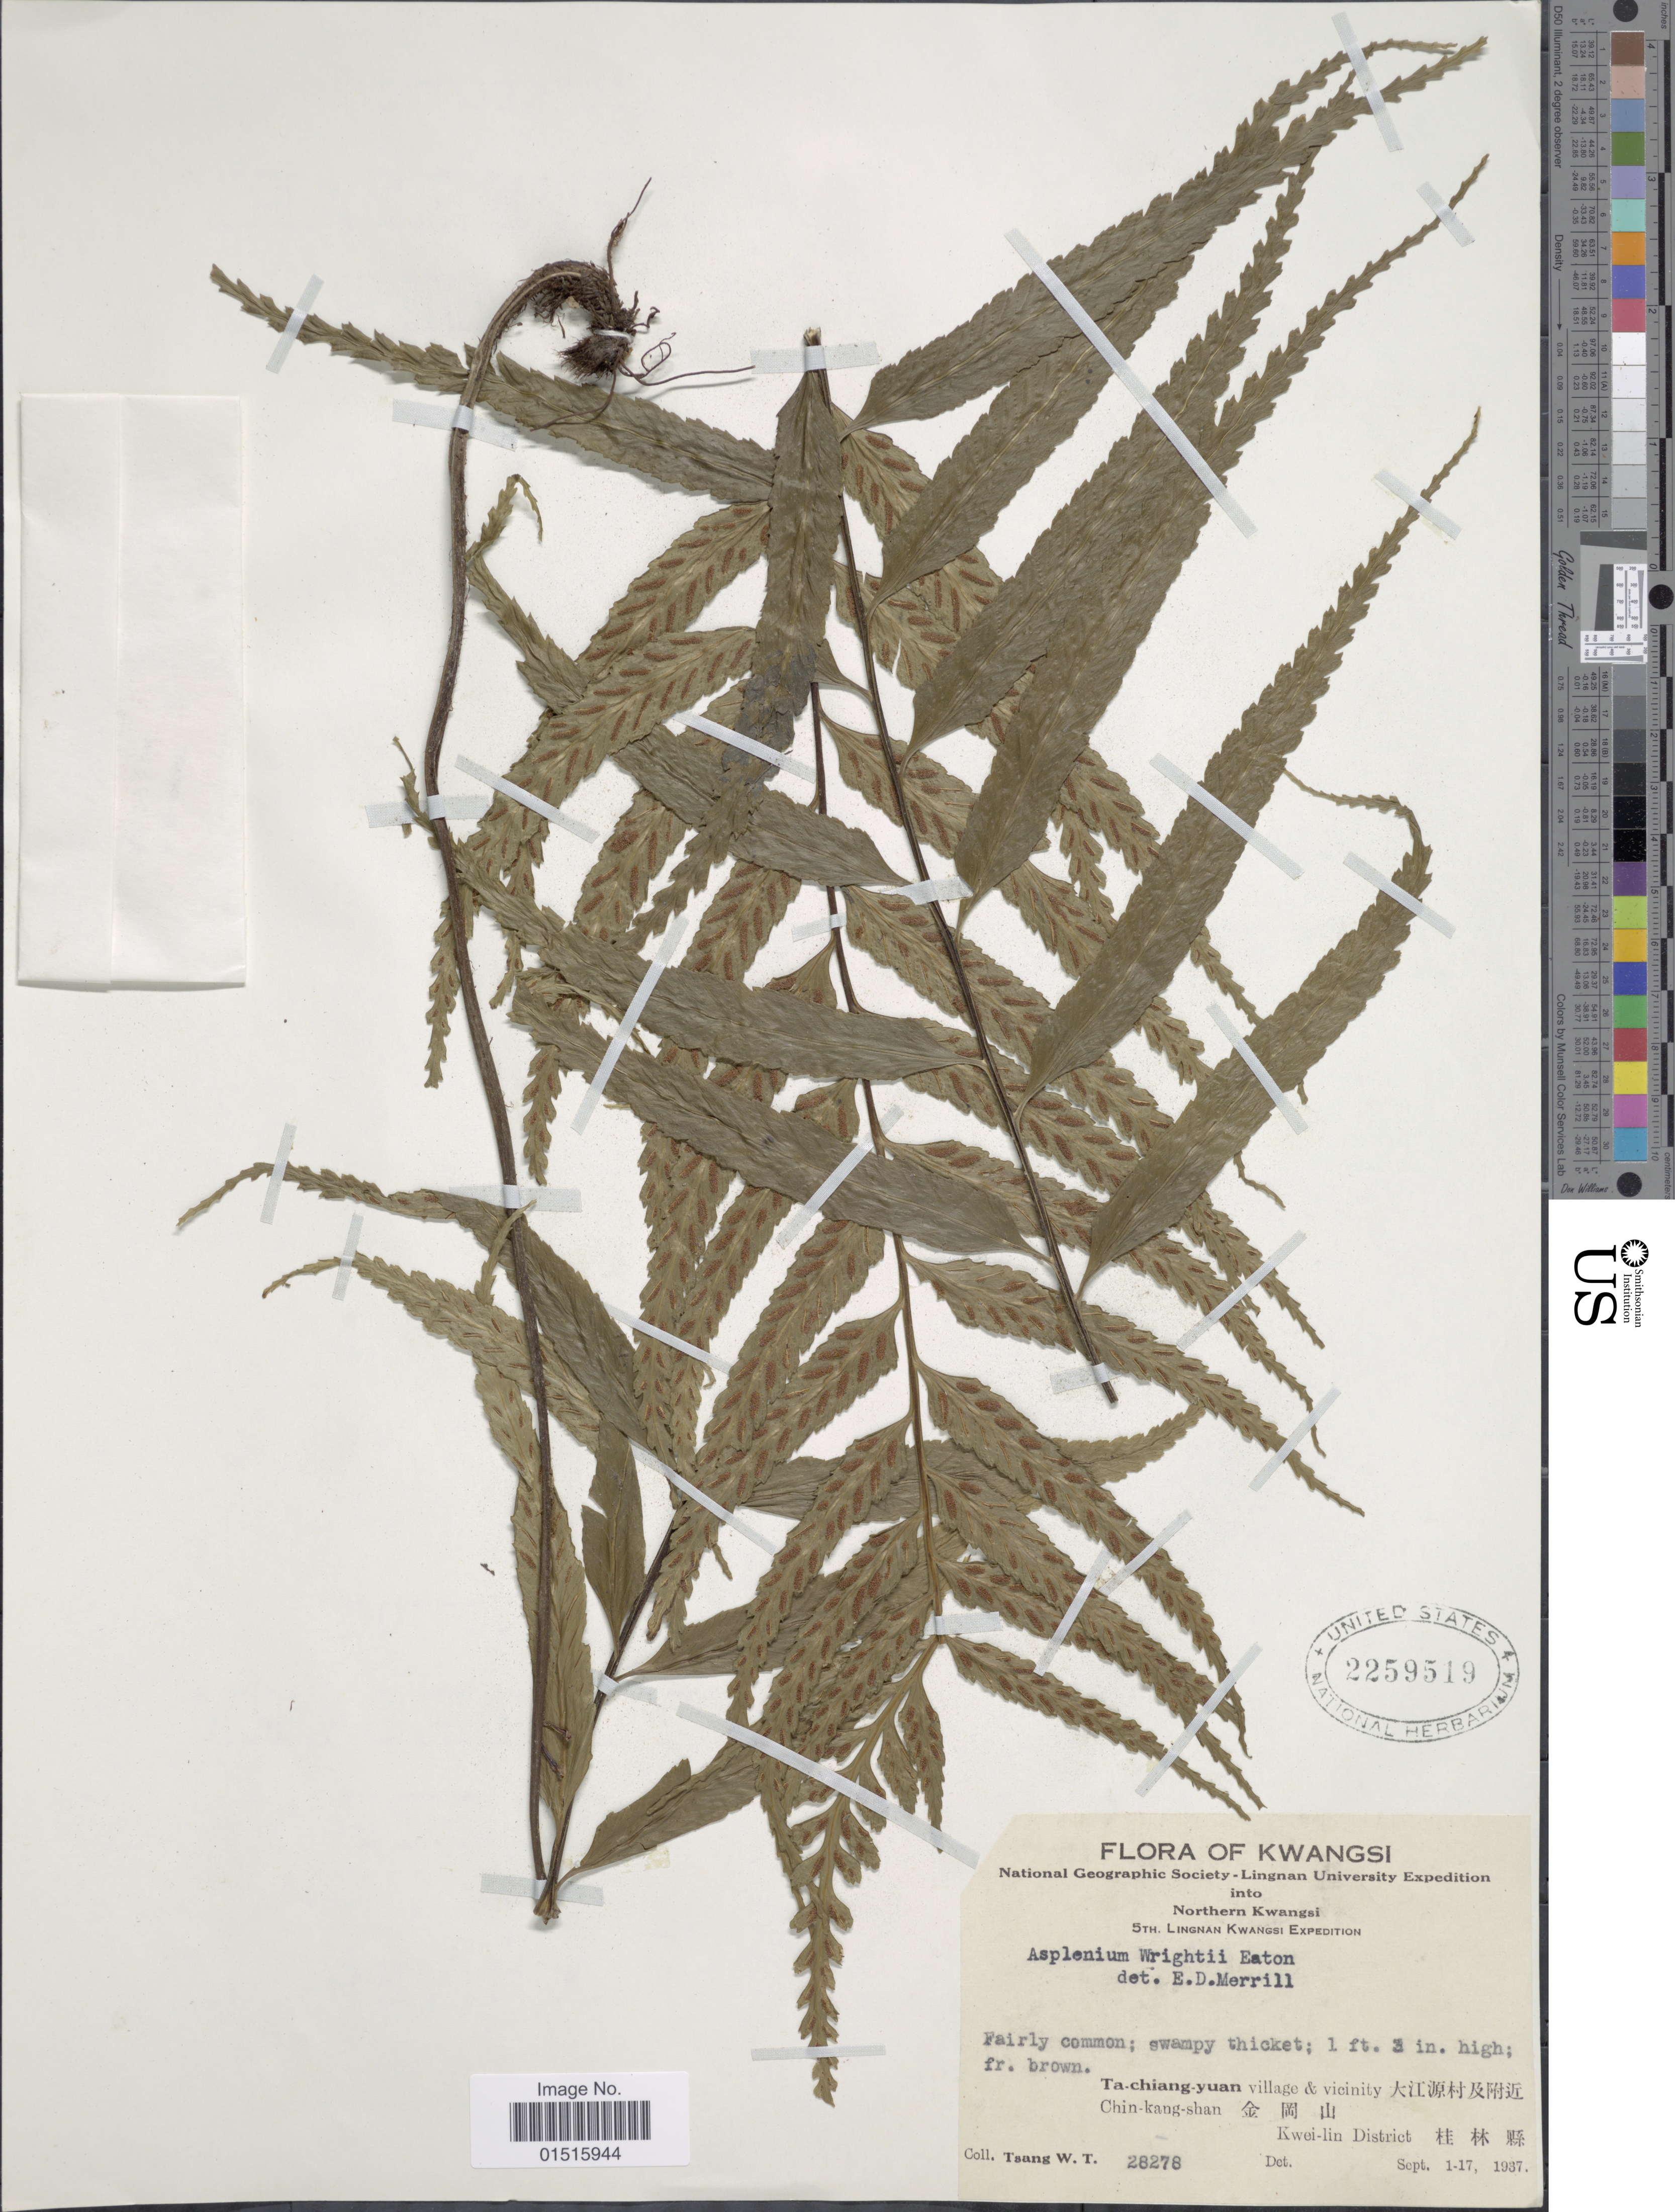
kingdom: Plantae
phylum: Tracheophyta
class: Polypodiopsida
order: Polypodiales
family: Aspleniaceae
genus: Asplenium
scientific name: Asplenium wrightii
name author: D.C. Eaton ex Hook.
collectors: W. T. Tsang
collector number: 28278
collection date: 1937-09-01/1937-09-17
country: China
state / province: Guangxi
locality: Northern Kwangsi, Ta-chiang-yuan village & vicinity, Chin-kang-shan, Kwei-lin district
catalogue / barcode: US 2259519